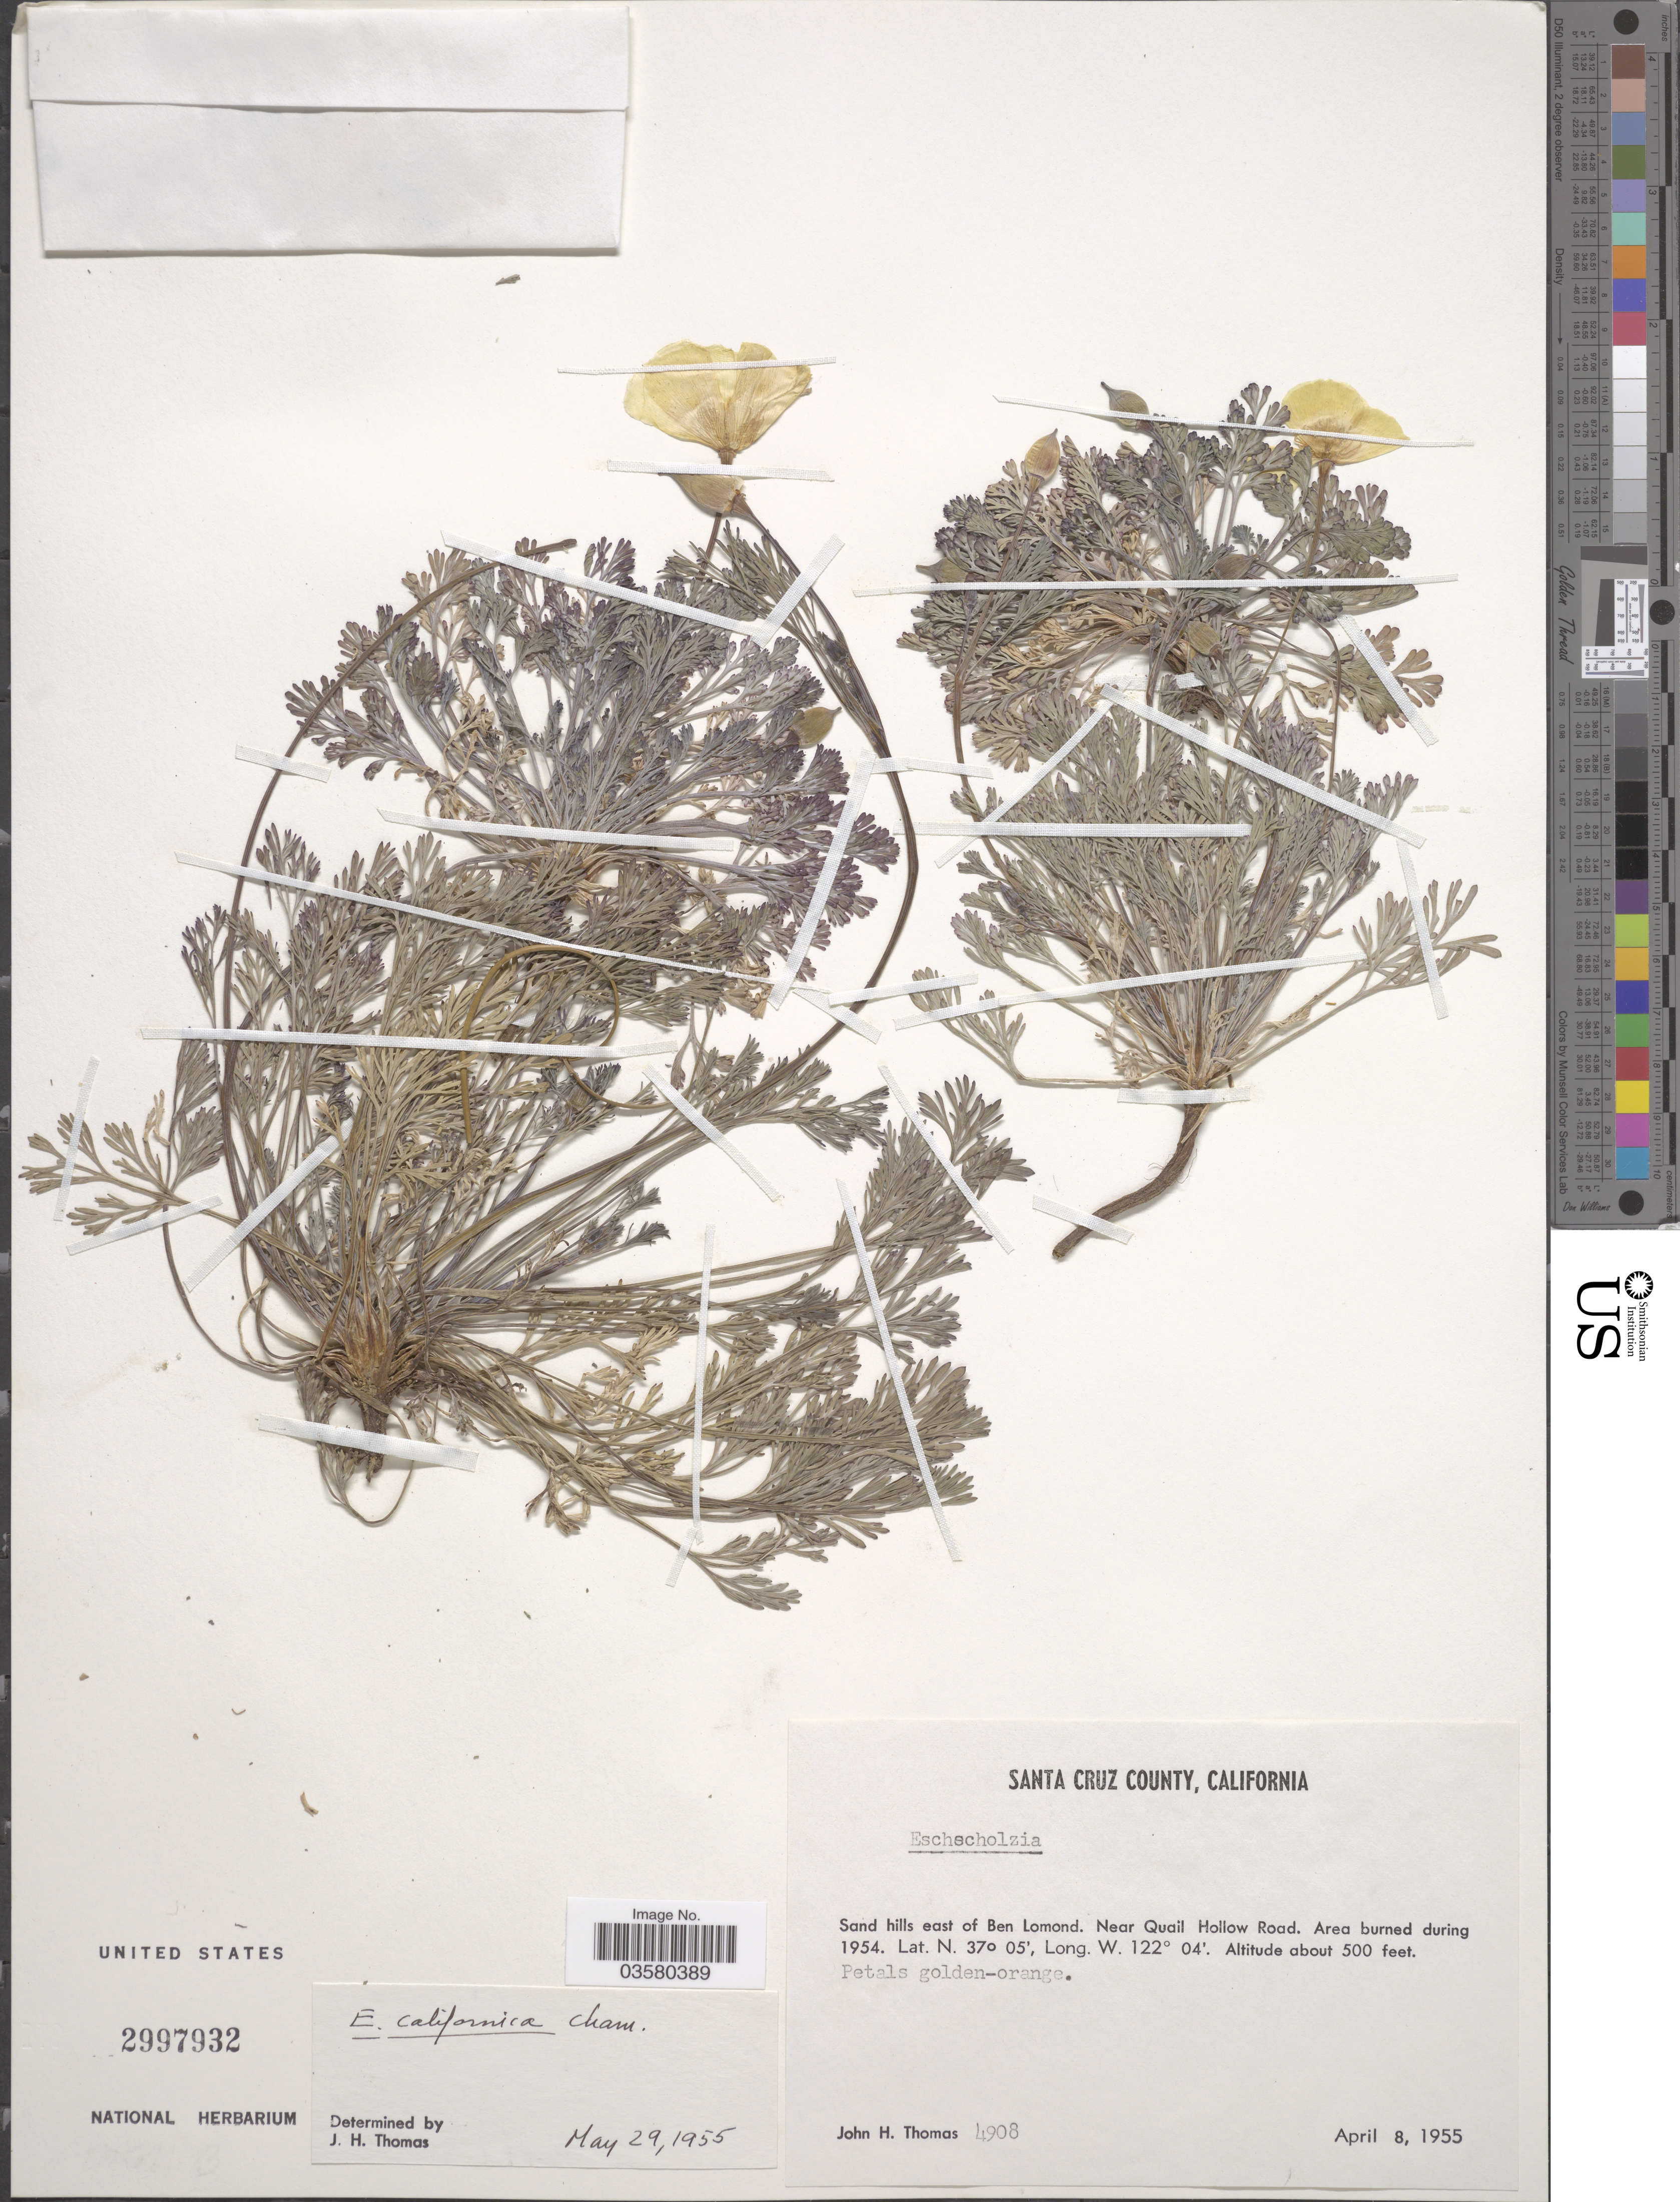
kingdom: Plantae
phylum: Tracheophyta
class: Magnoliopsida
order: Ranunculales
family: Papaveraceae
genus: Eschscholzia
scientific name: Eschscholzia californica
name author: Cham.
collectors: J. H. Thomas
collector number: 4908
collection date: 1955-04-08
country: United States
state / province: California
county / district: Santa Cruz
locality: Santa Cruz County. Sand hills east of Ben Lomond. Near Quail Hollow Road.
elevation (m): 152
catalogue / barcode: US 2997932